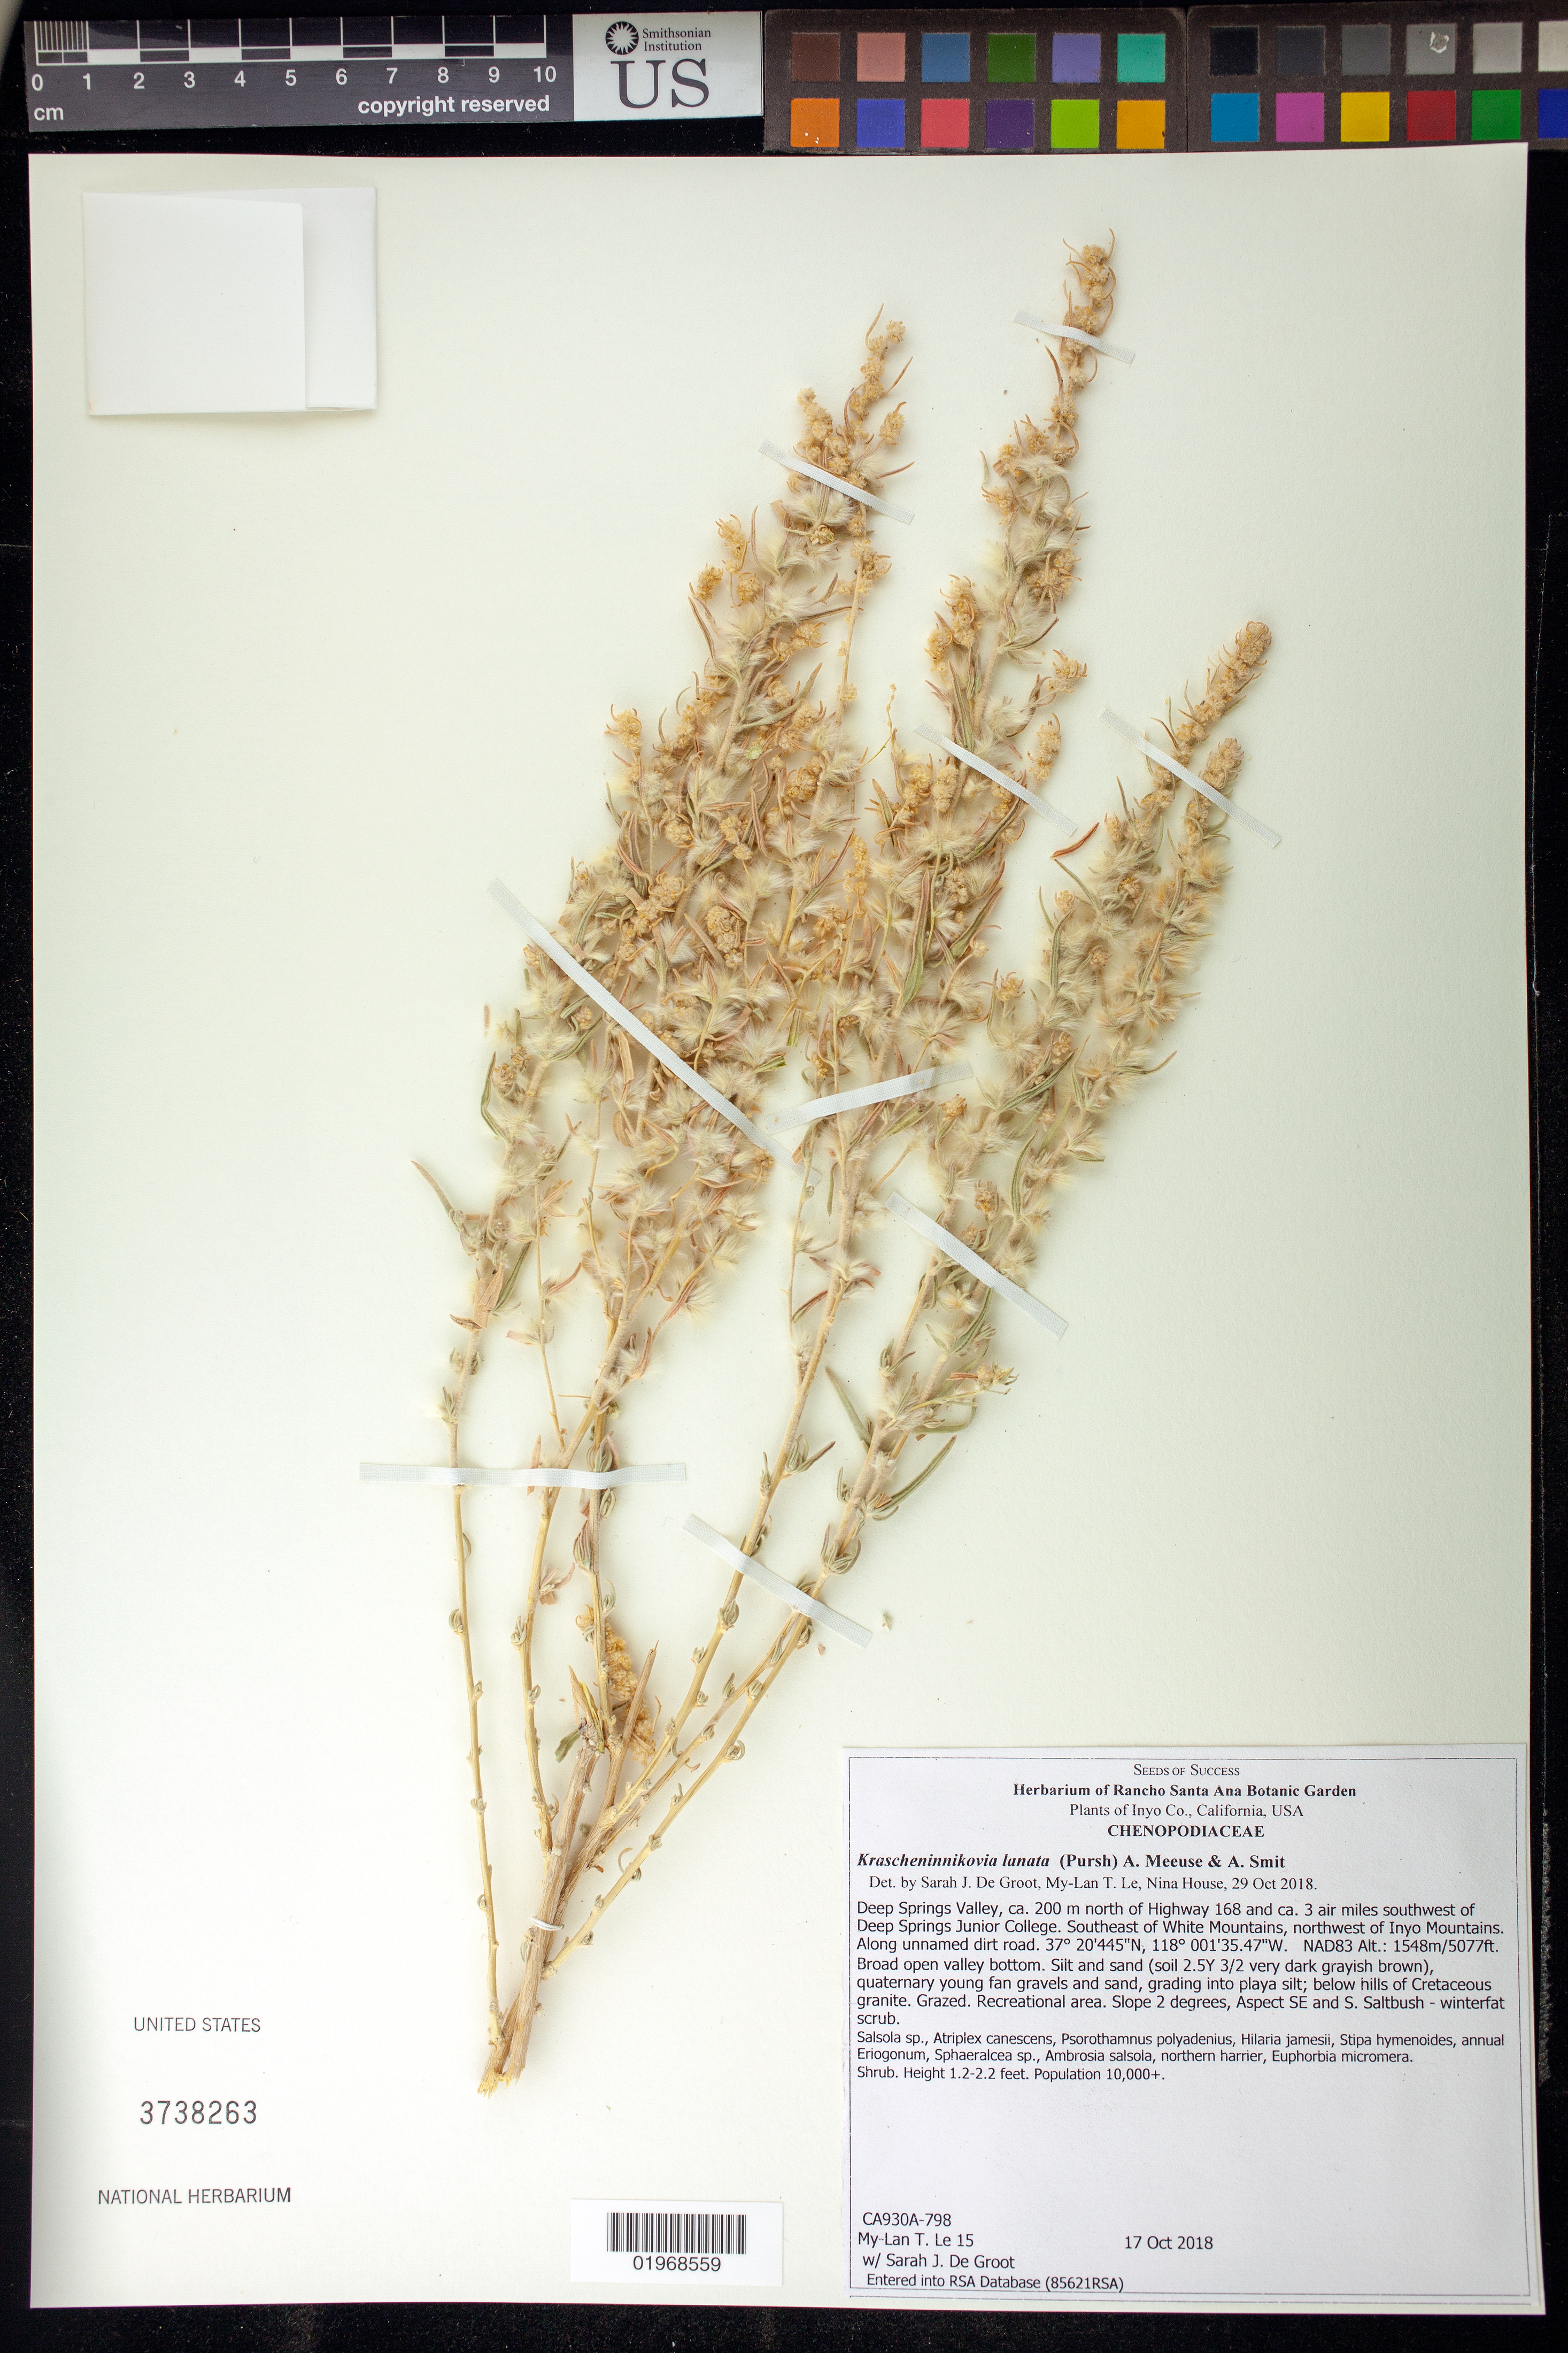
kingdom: Plantae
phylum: Tracheophyta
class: Magnoliopsida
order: Caryophyllales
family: Amaranthaceae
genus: Krascheninnikovia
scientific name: Krascheninnikovia lanata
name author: (Pursh) A. Meeuse & A.Smit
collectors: M. Le & S. De Groot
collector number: CA930A-798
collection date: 2018-10-17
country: United States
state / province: California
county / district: Inyo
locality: Deep Springs Valley, SE of White Mountains, NW of Inyo Mountains.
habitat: Broad open valley bottom. Saltbush - winterfat scrub.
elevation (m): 1547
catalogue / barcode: US 3738263